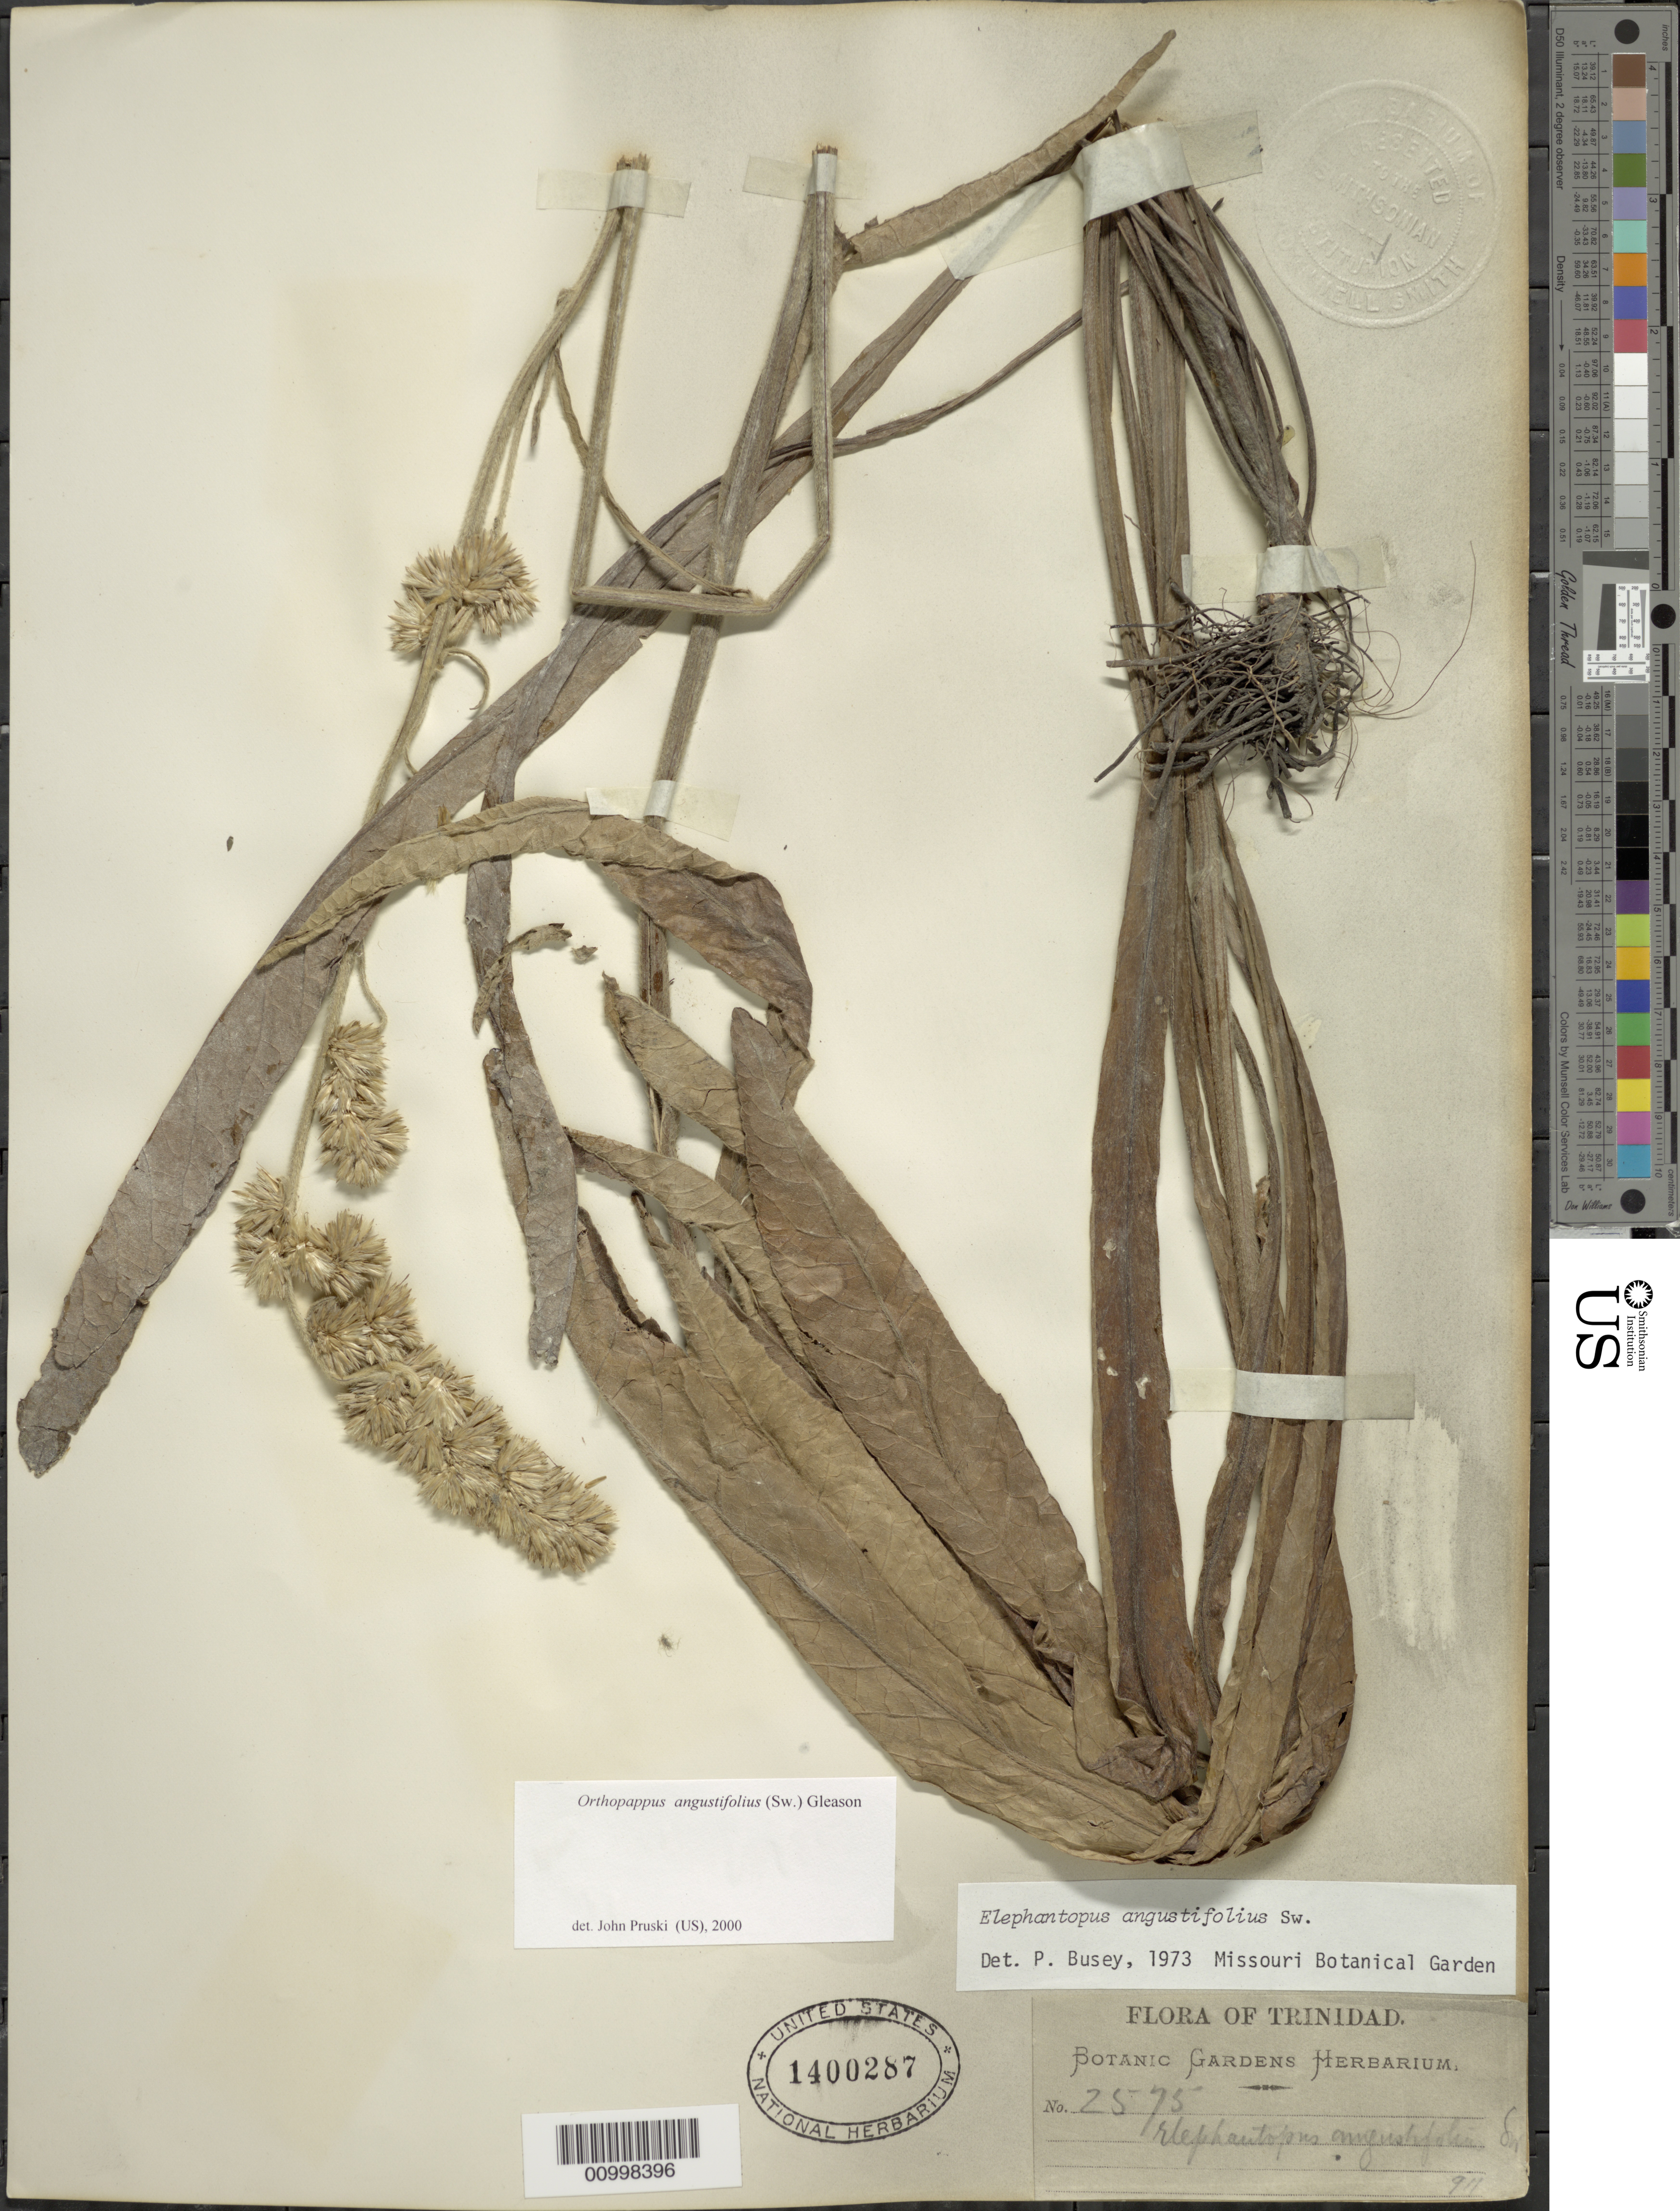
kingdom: Plantae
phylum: Tracheophyta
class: Magnoliopsida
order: Asterales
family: Asteraceae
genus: Orthopappus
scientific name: Orthopappus angustifolius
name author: (Sw.) Gleason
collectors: Botanic Gardens Herbarium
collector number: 2575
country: Trinidad and Tobago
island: Trinidad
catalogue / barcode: US 1400287